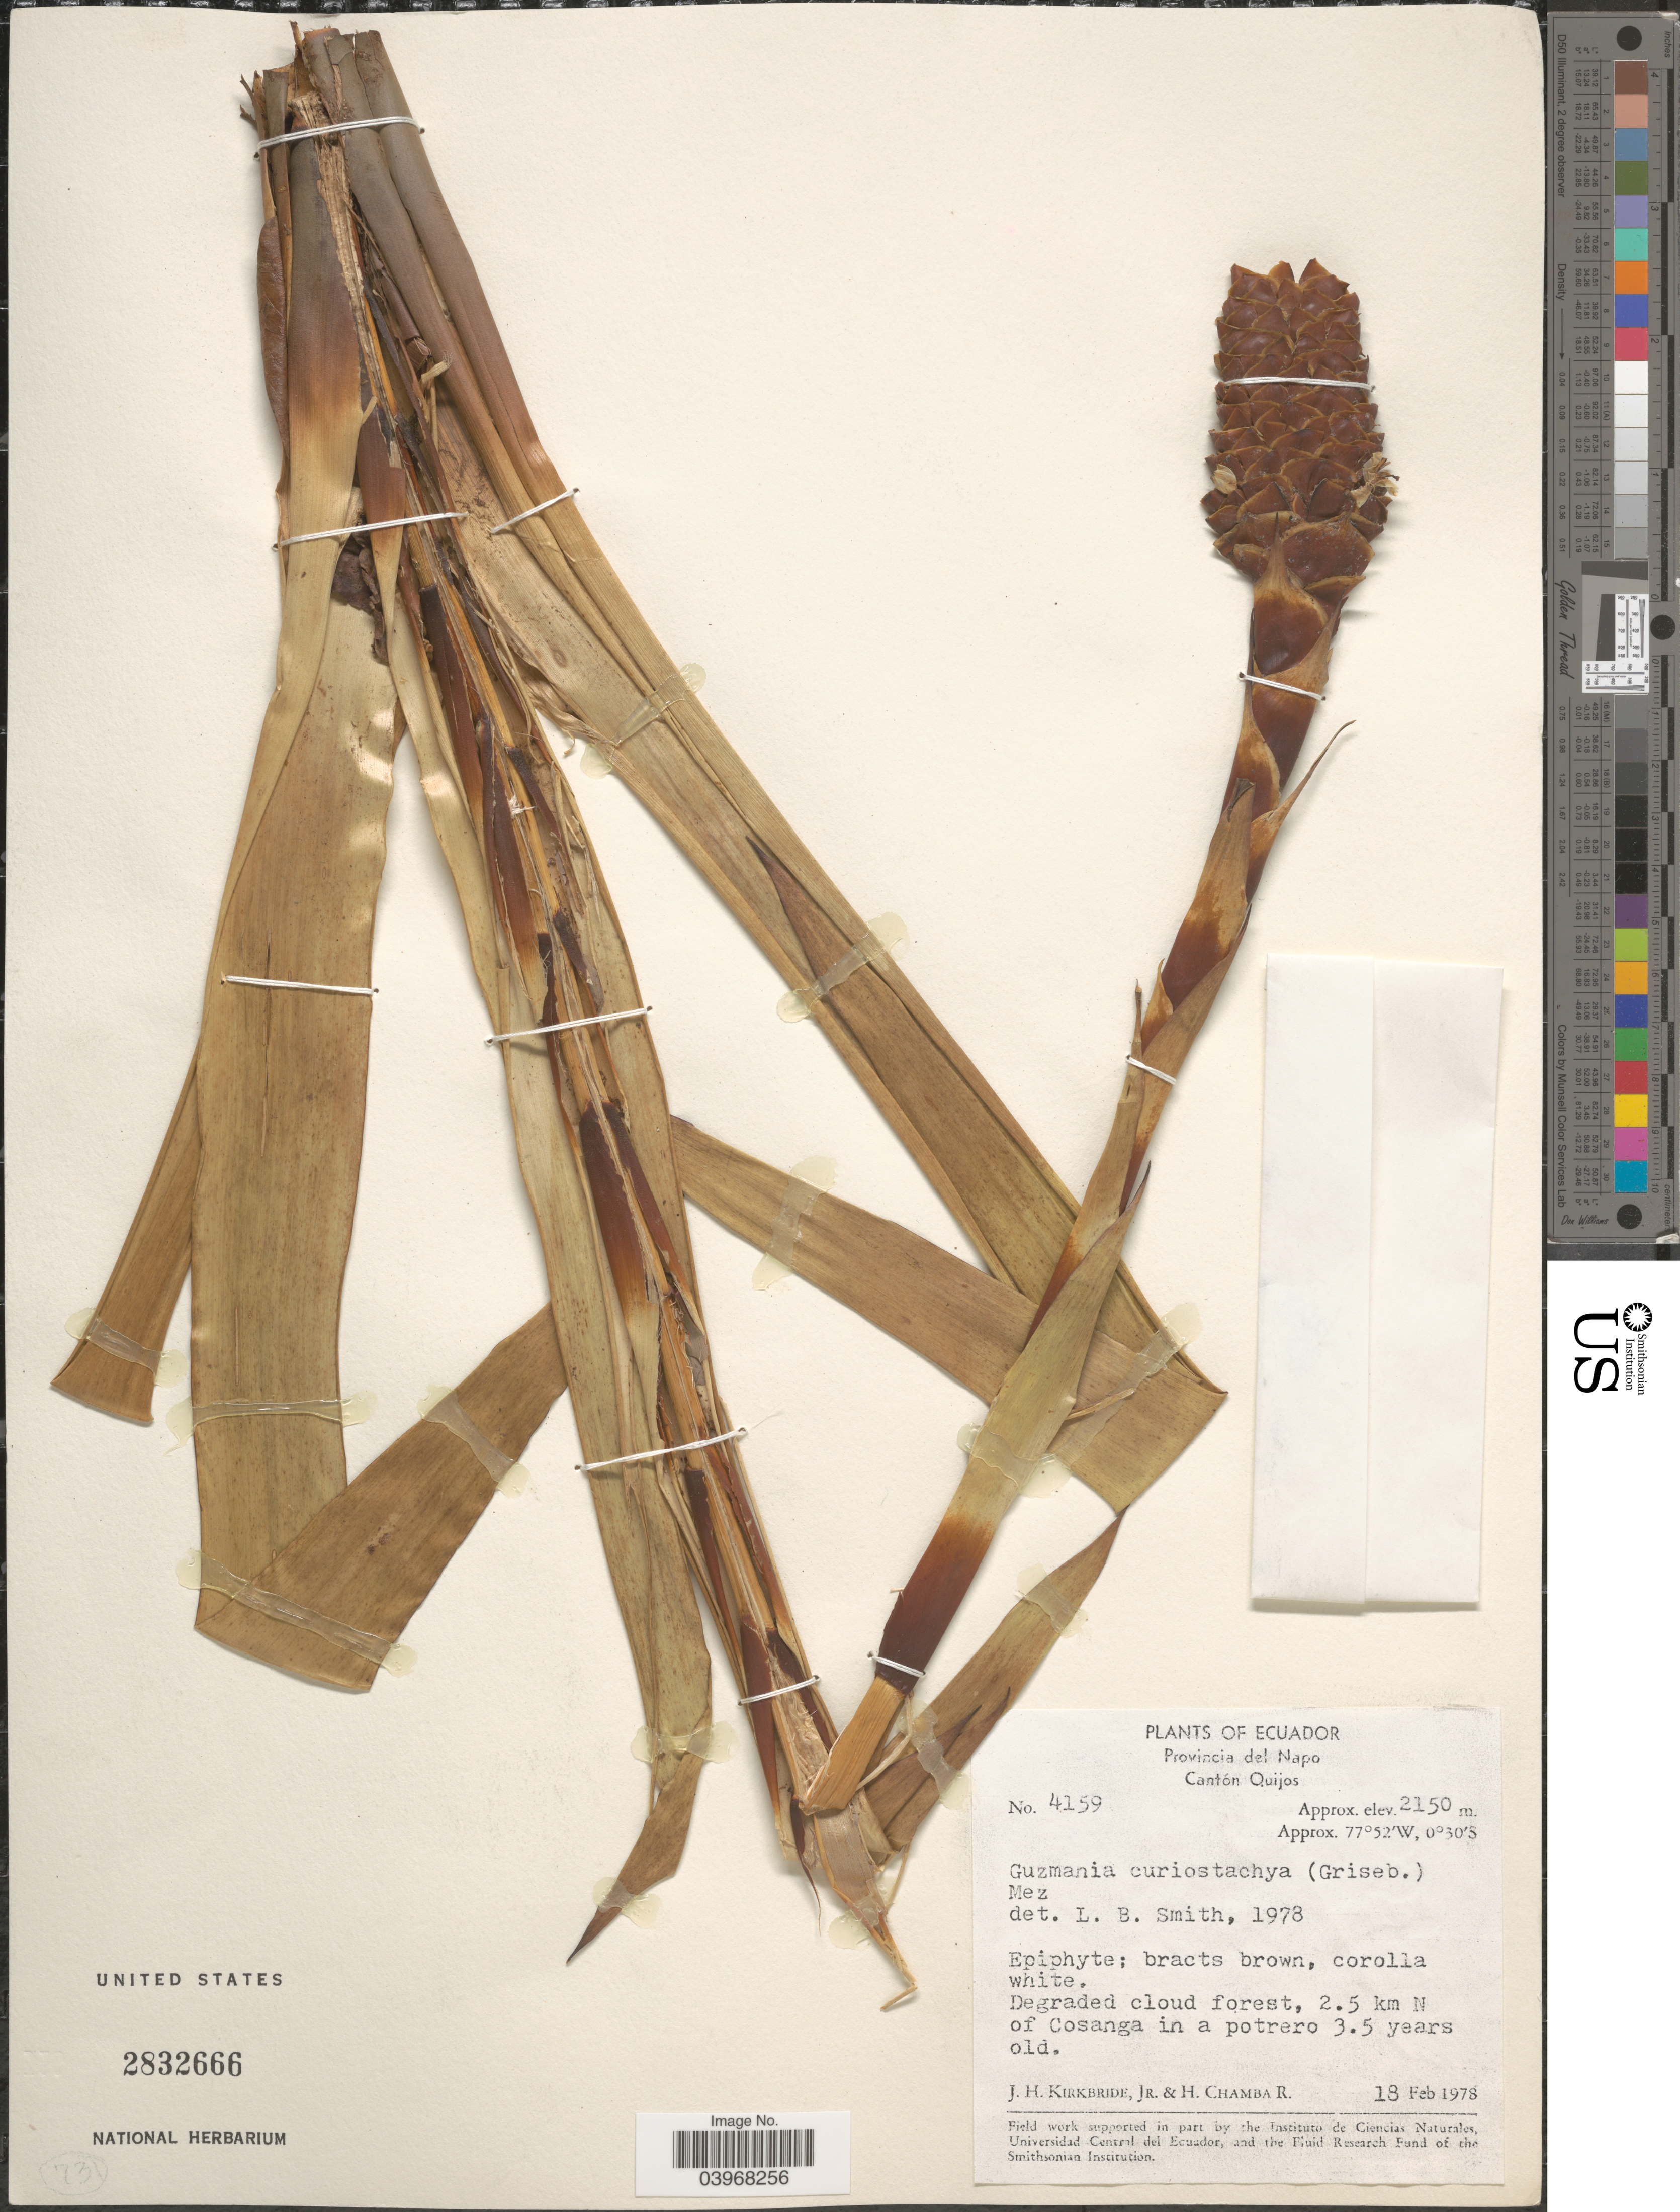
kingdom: Plantae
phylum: Tracheophyta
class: Liliopsida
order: Poales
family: Bromeliaceae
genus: Guzmania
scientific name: Guzmania coriostachya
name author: (Griseb.) Mez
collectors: J. H. Kirkbride & H. Chamba R.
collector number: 4159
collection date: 1978-02-18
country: Ecuador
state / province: Napo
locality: Cantón Quijos. Degraded cloud forest, 2.5 km N of Cosanga in a potrero 3.5 years old.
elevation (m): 2150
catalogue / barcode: US 2832666